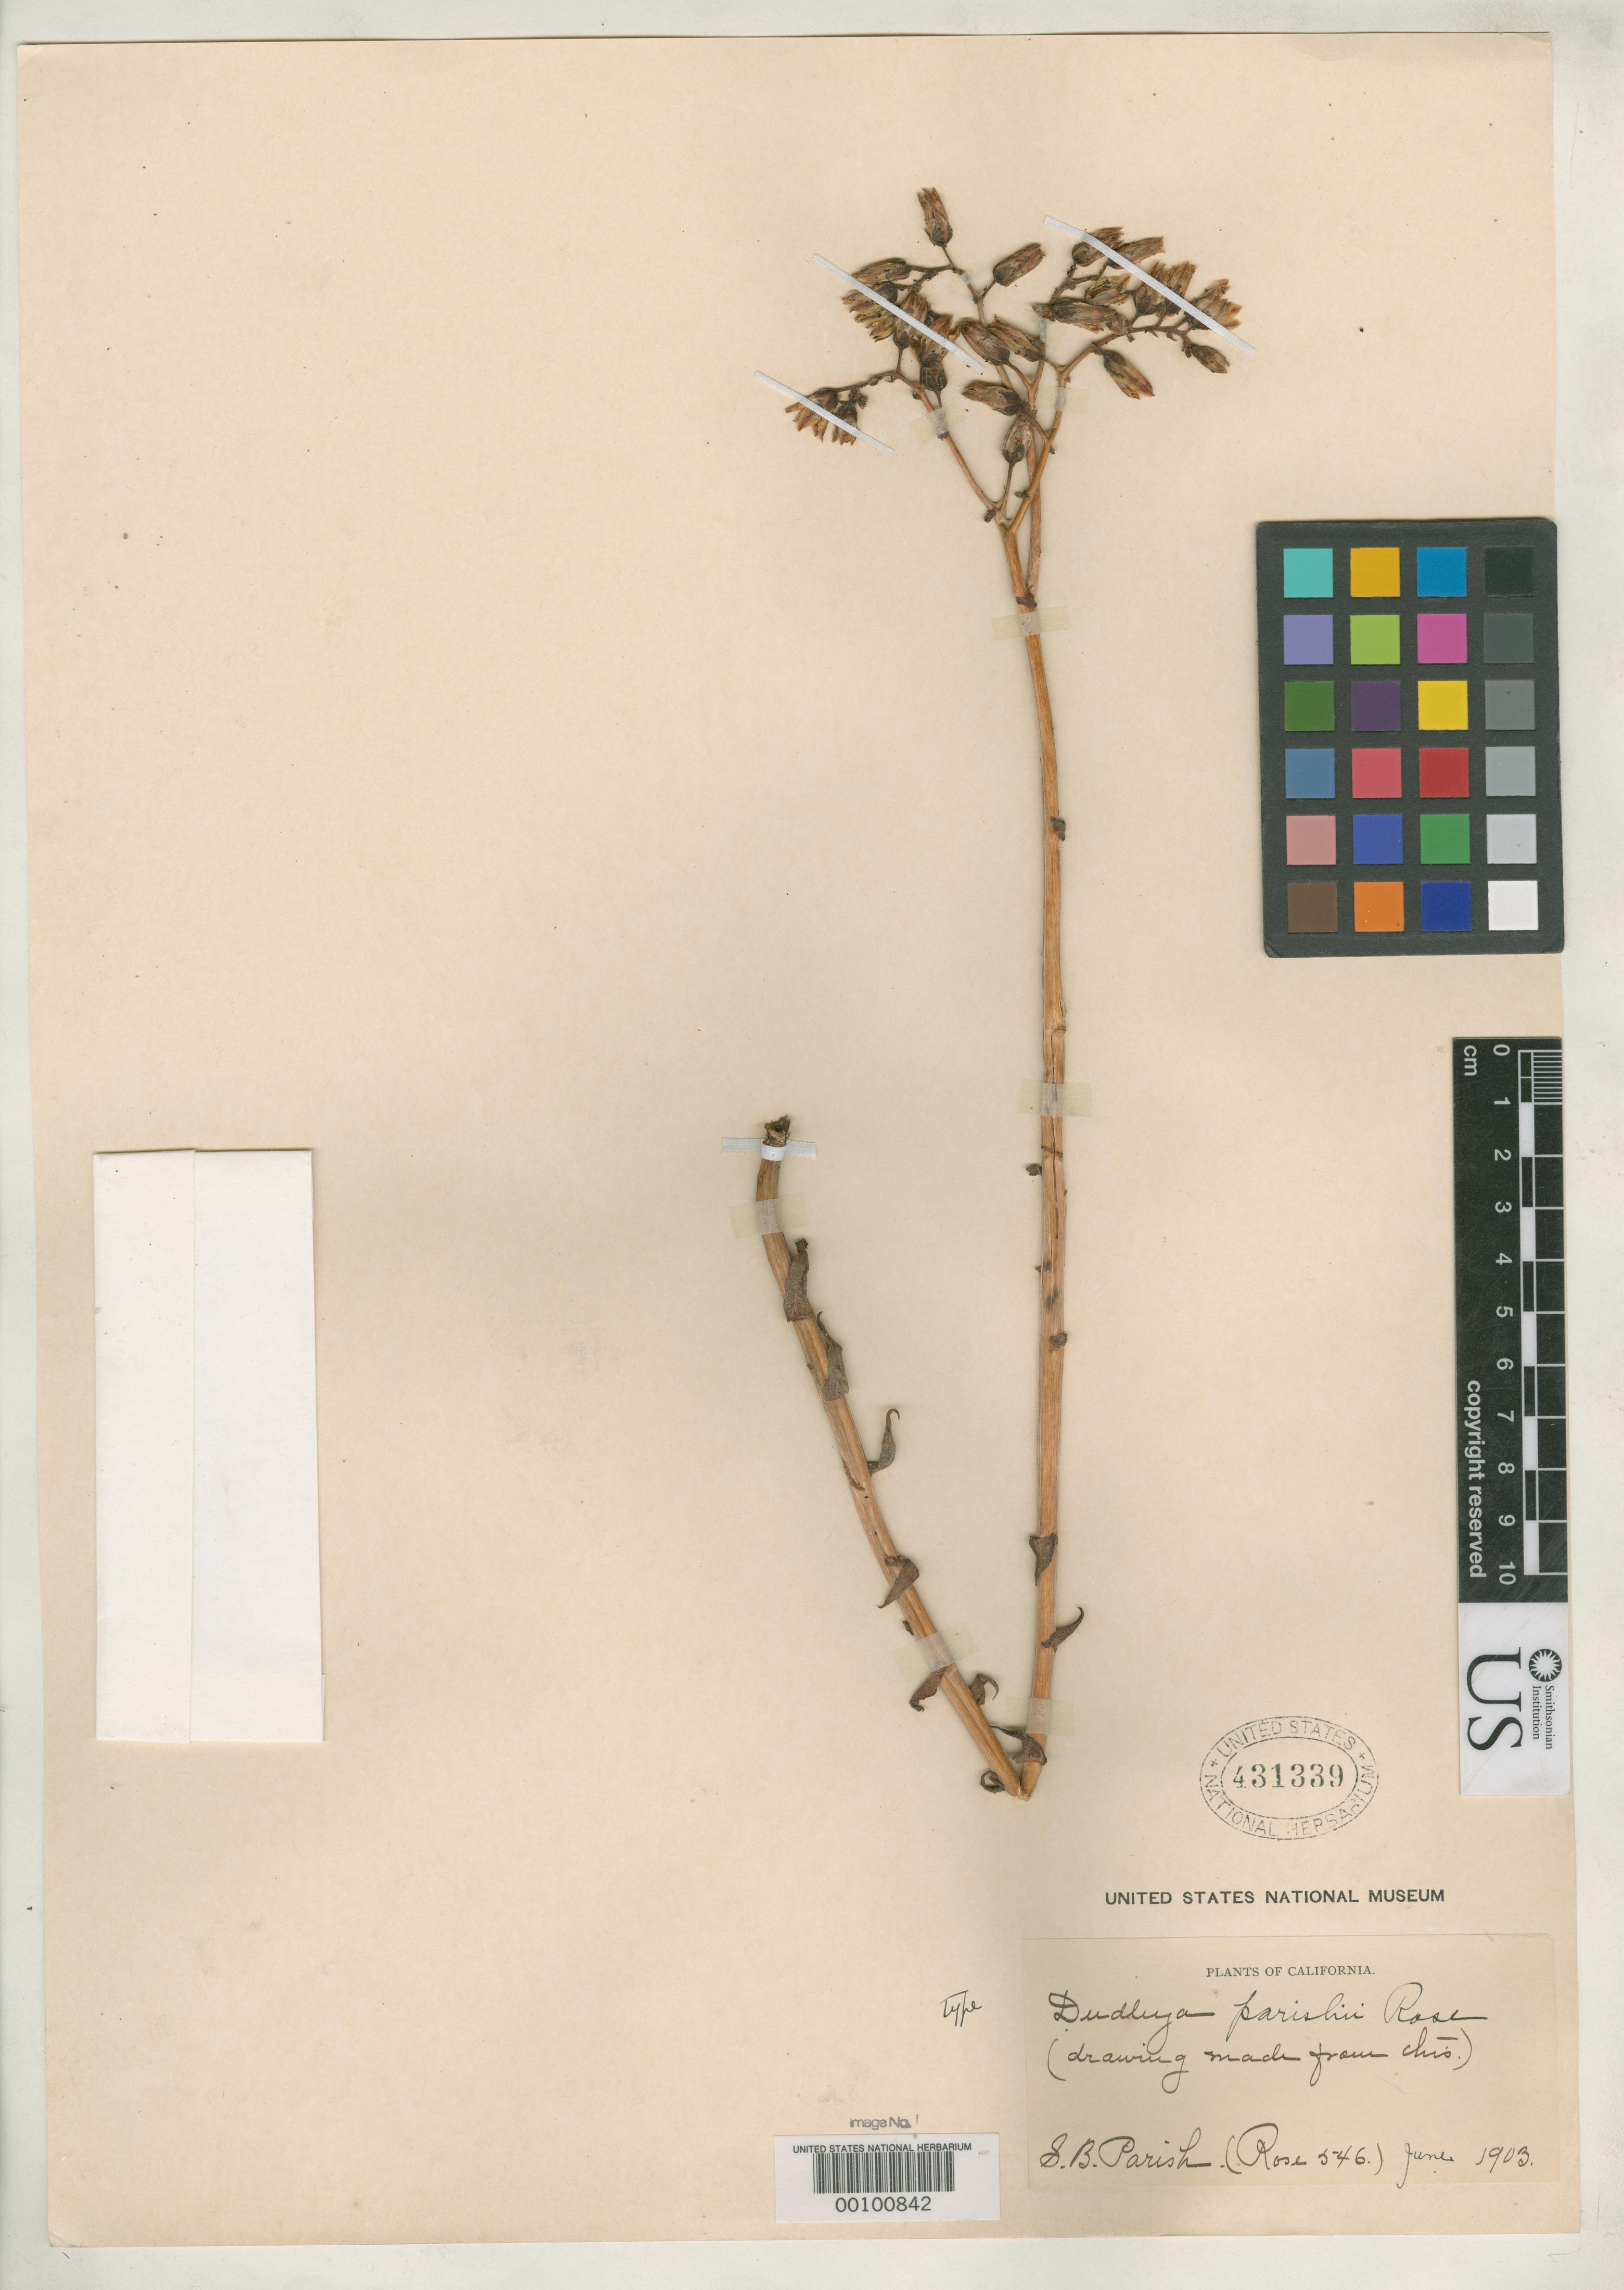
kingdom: Plantae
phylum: Tracheophyta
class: Magnoliopsida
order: Saxifragales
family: Crassulaceae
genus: Dudleya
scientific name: Dudleya parishii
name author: Rose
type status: Holotype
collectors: S. B. Parish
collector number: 546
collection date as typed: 1902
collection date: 1902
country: United States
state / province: California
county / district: San Bernardino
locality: Near San Bernardino.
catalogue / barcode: US 431339